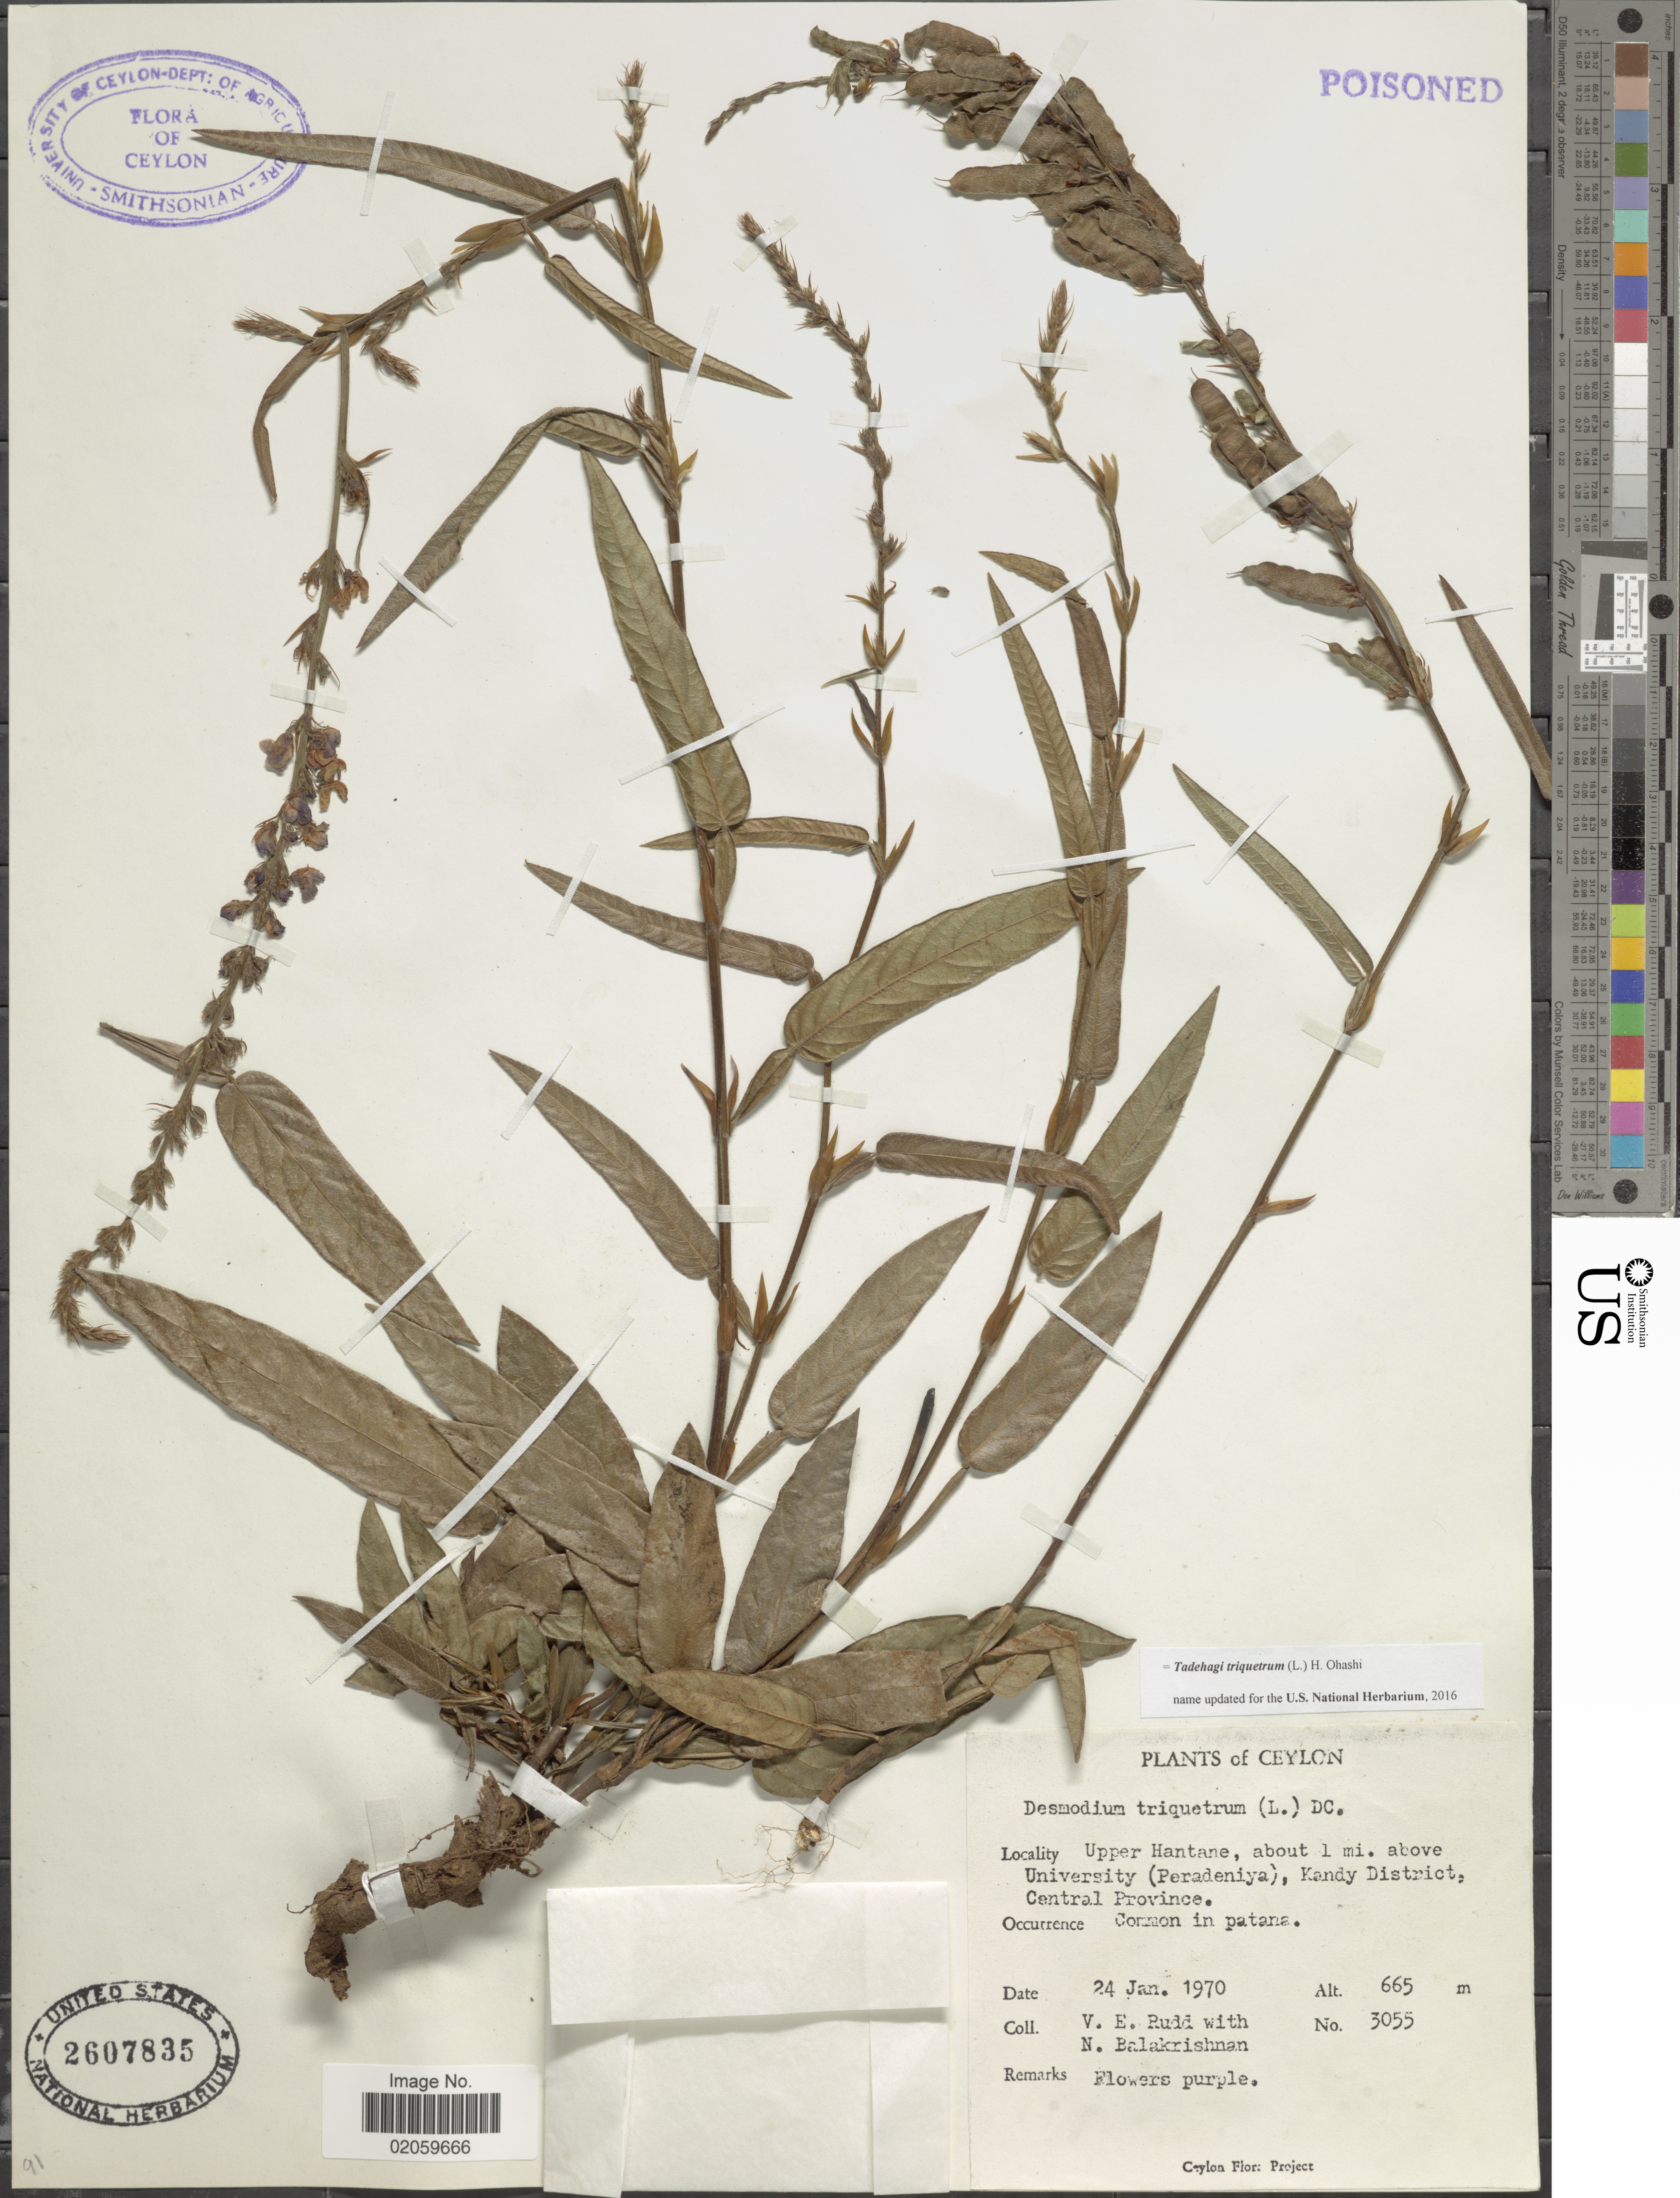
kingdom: Plantae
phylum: Tracheophyta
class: Magnoliopsida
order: Fabales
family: Fabaceae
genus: Tadehagi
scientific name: Tadehagi triquetrum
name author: (L.) H. Ohashi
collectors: V. E. Rudd & N. Balakrishnan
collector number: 3055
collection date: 1970-01-24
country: Sri Lanka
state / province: Central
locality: Ceylon, Upper Hantane, about 1 mi. above University (Peradeniya) Kandy District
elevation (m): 665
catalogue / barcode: US 2607835